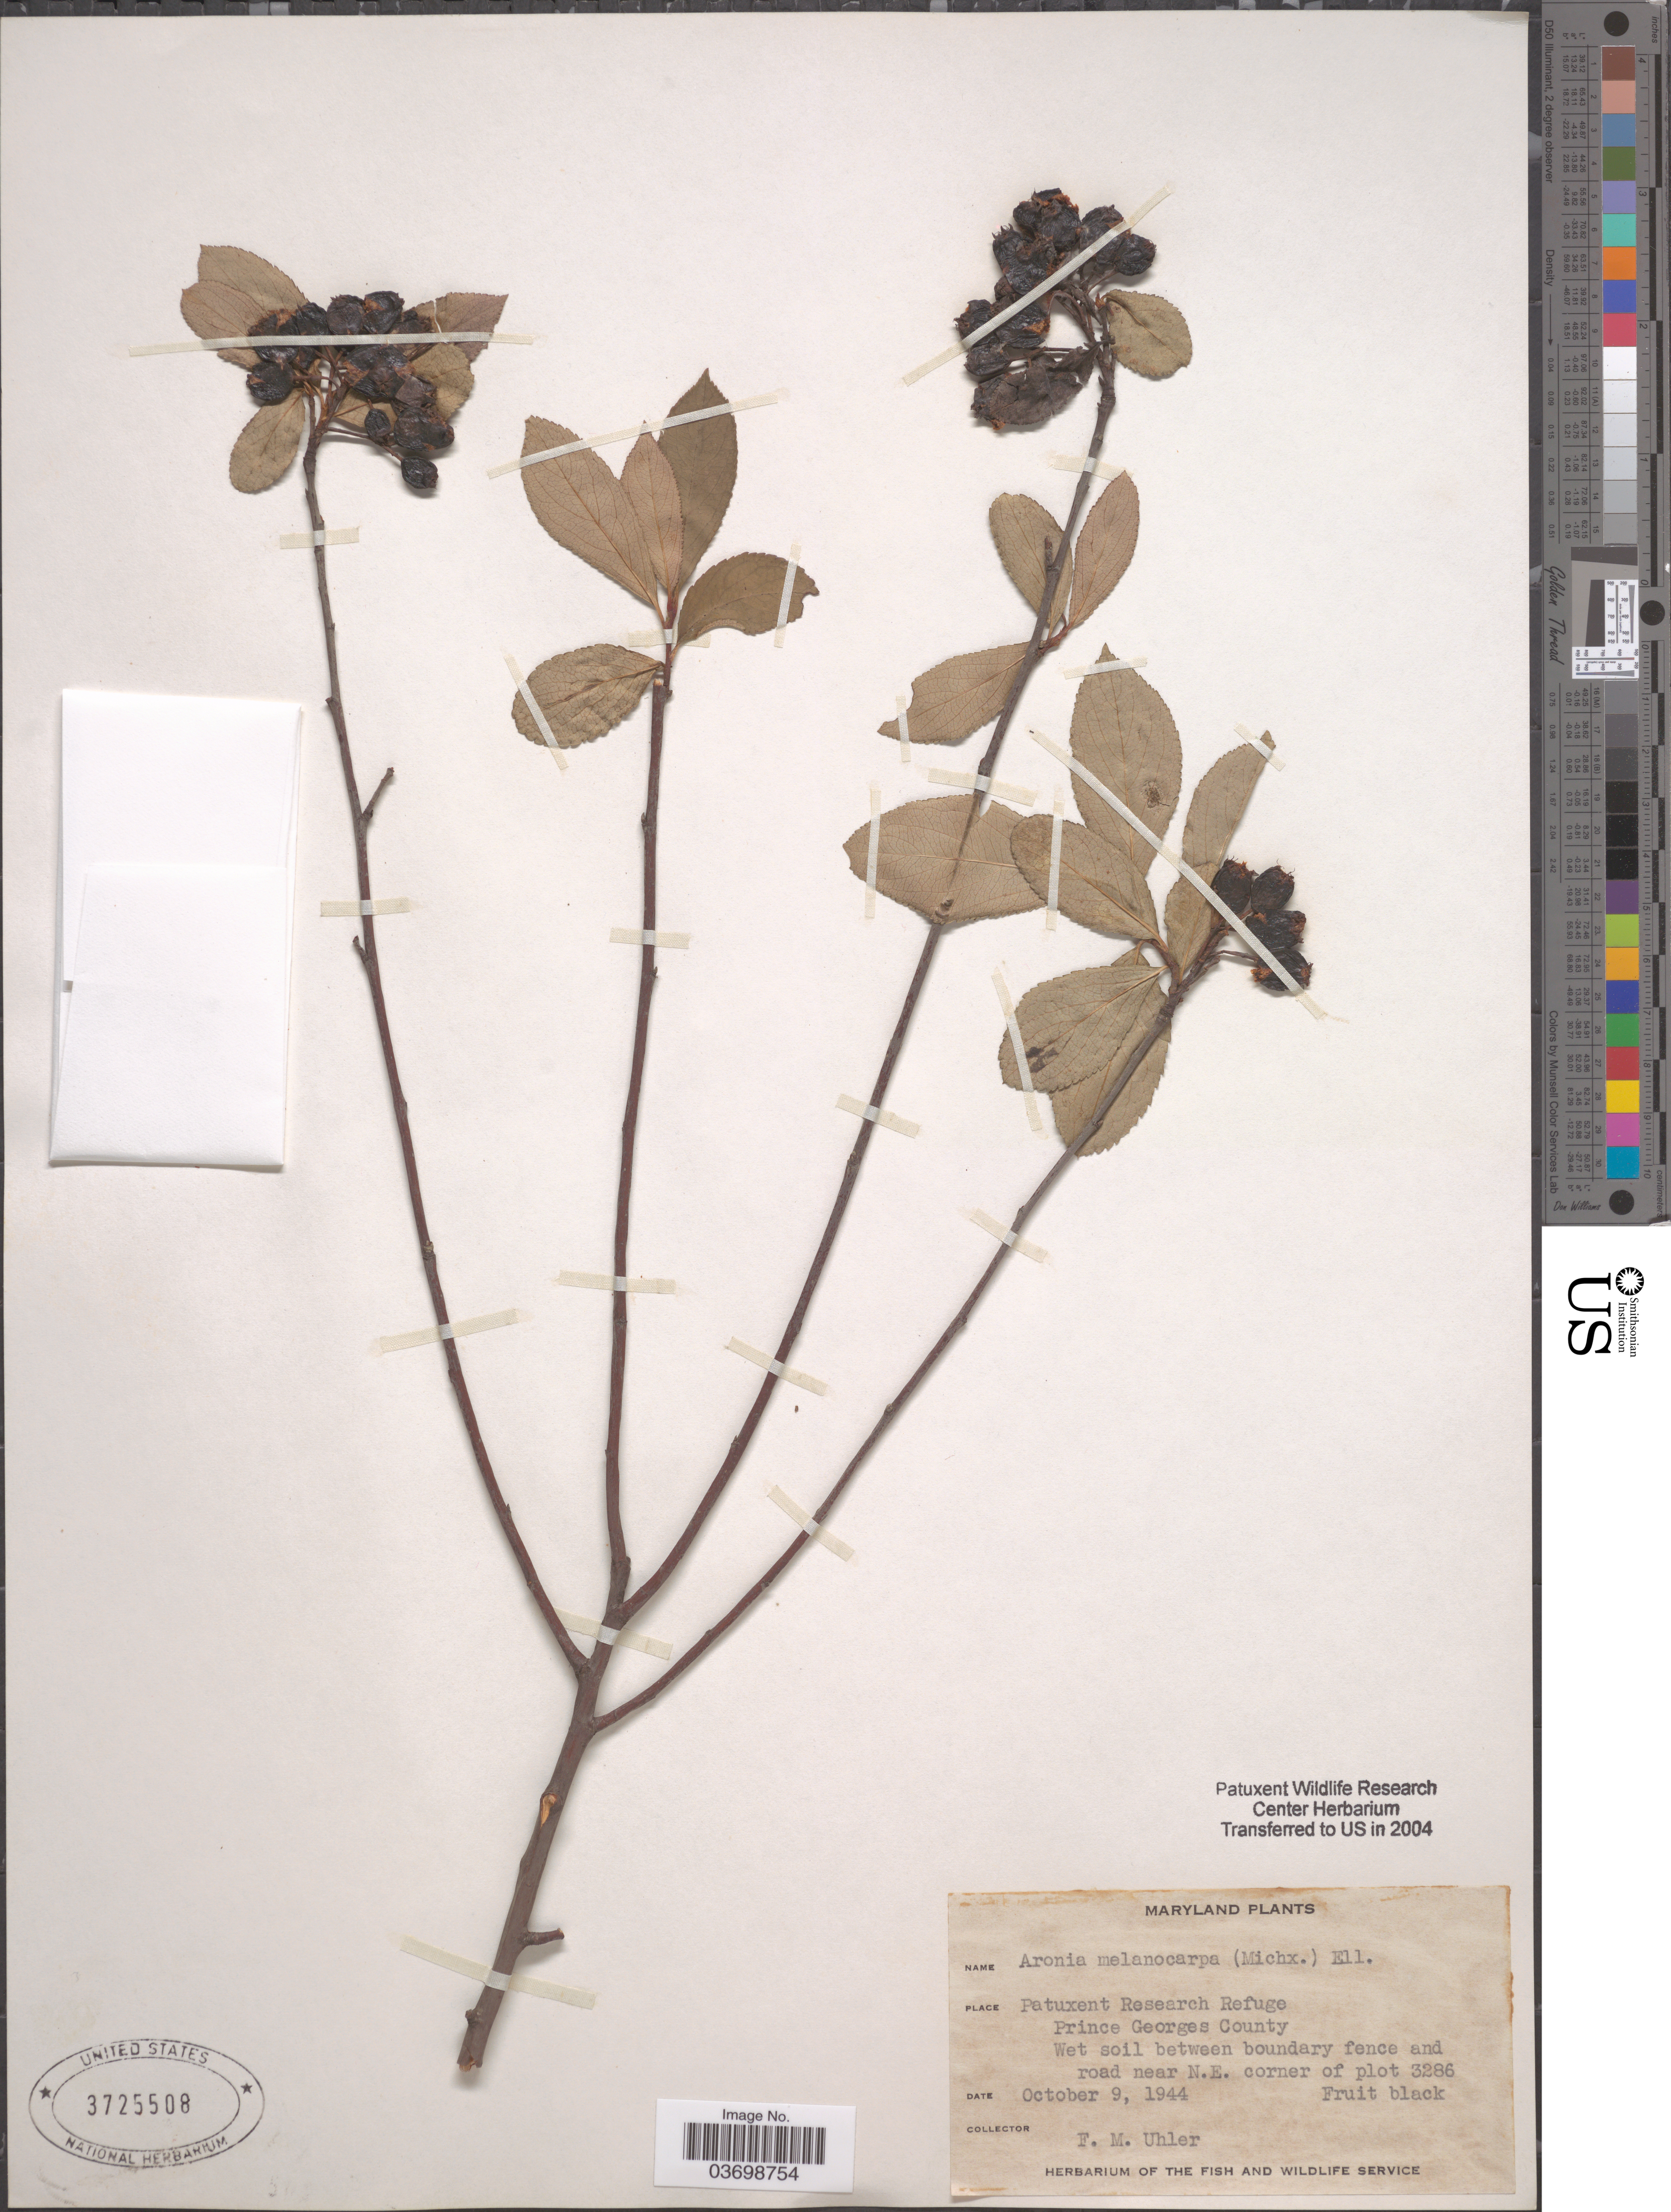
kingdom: Plantae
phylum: Tracheophyta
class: Magnoliopsida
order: Rosales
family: Rosaceae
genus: Aronia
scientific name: Aronia melanocarpa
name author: (Michx.) Elliott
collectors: F. M. Uhler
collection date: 1944-10-09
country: United States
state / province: Maryland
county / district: Prince George's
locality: Patuxent Research Refuge. Prince Georges County. Wet soil between boundary fence and road near N. E. corner of plot 3286.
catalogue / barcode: US 3725508